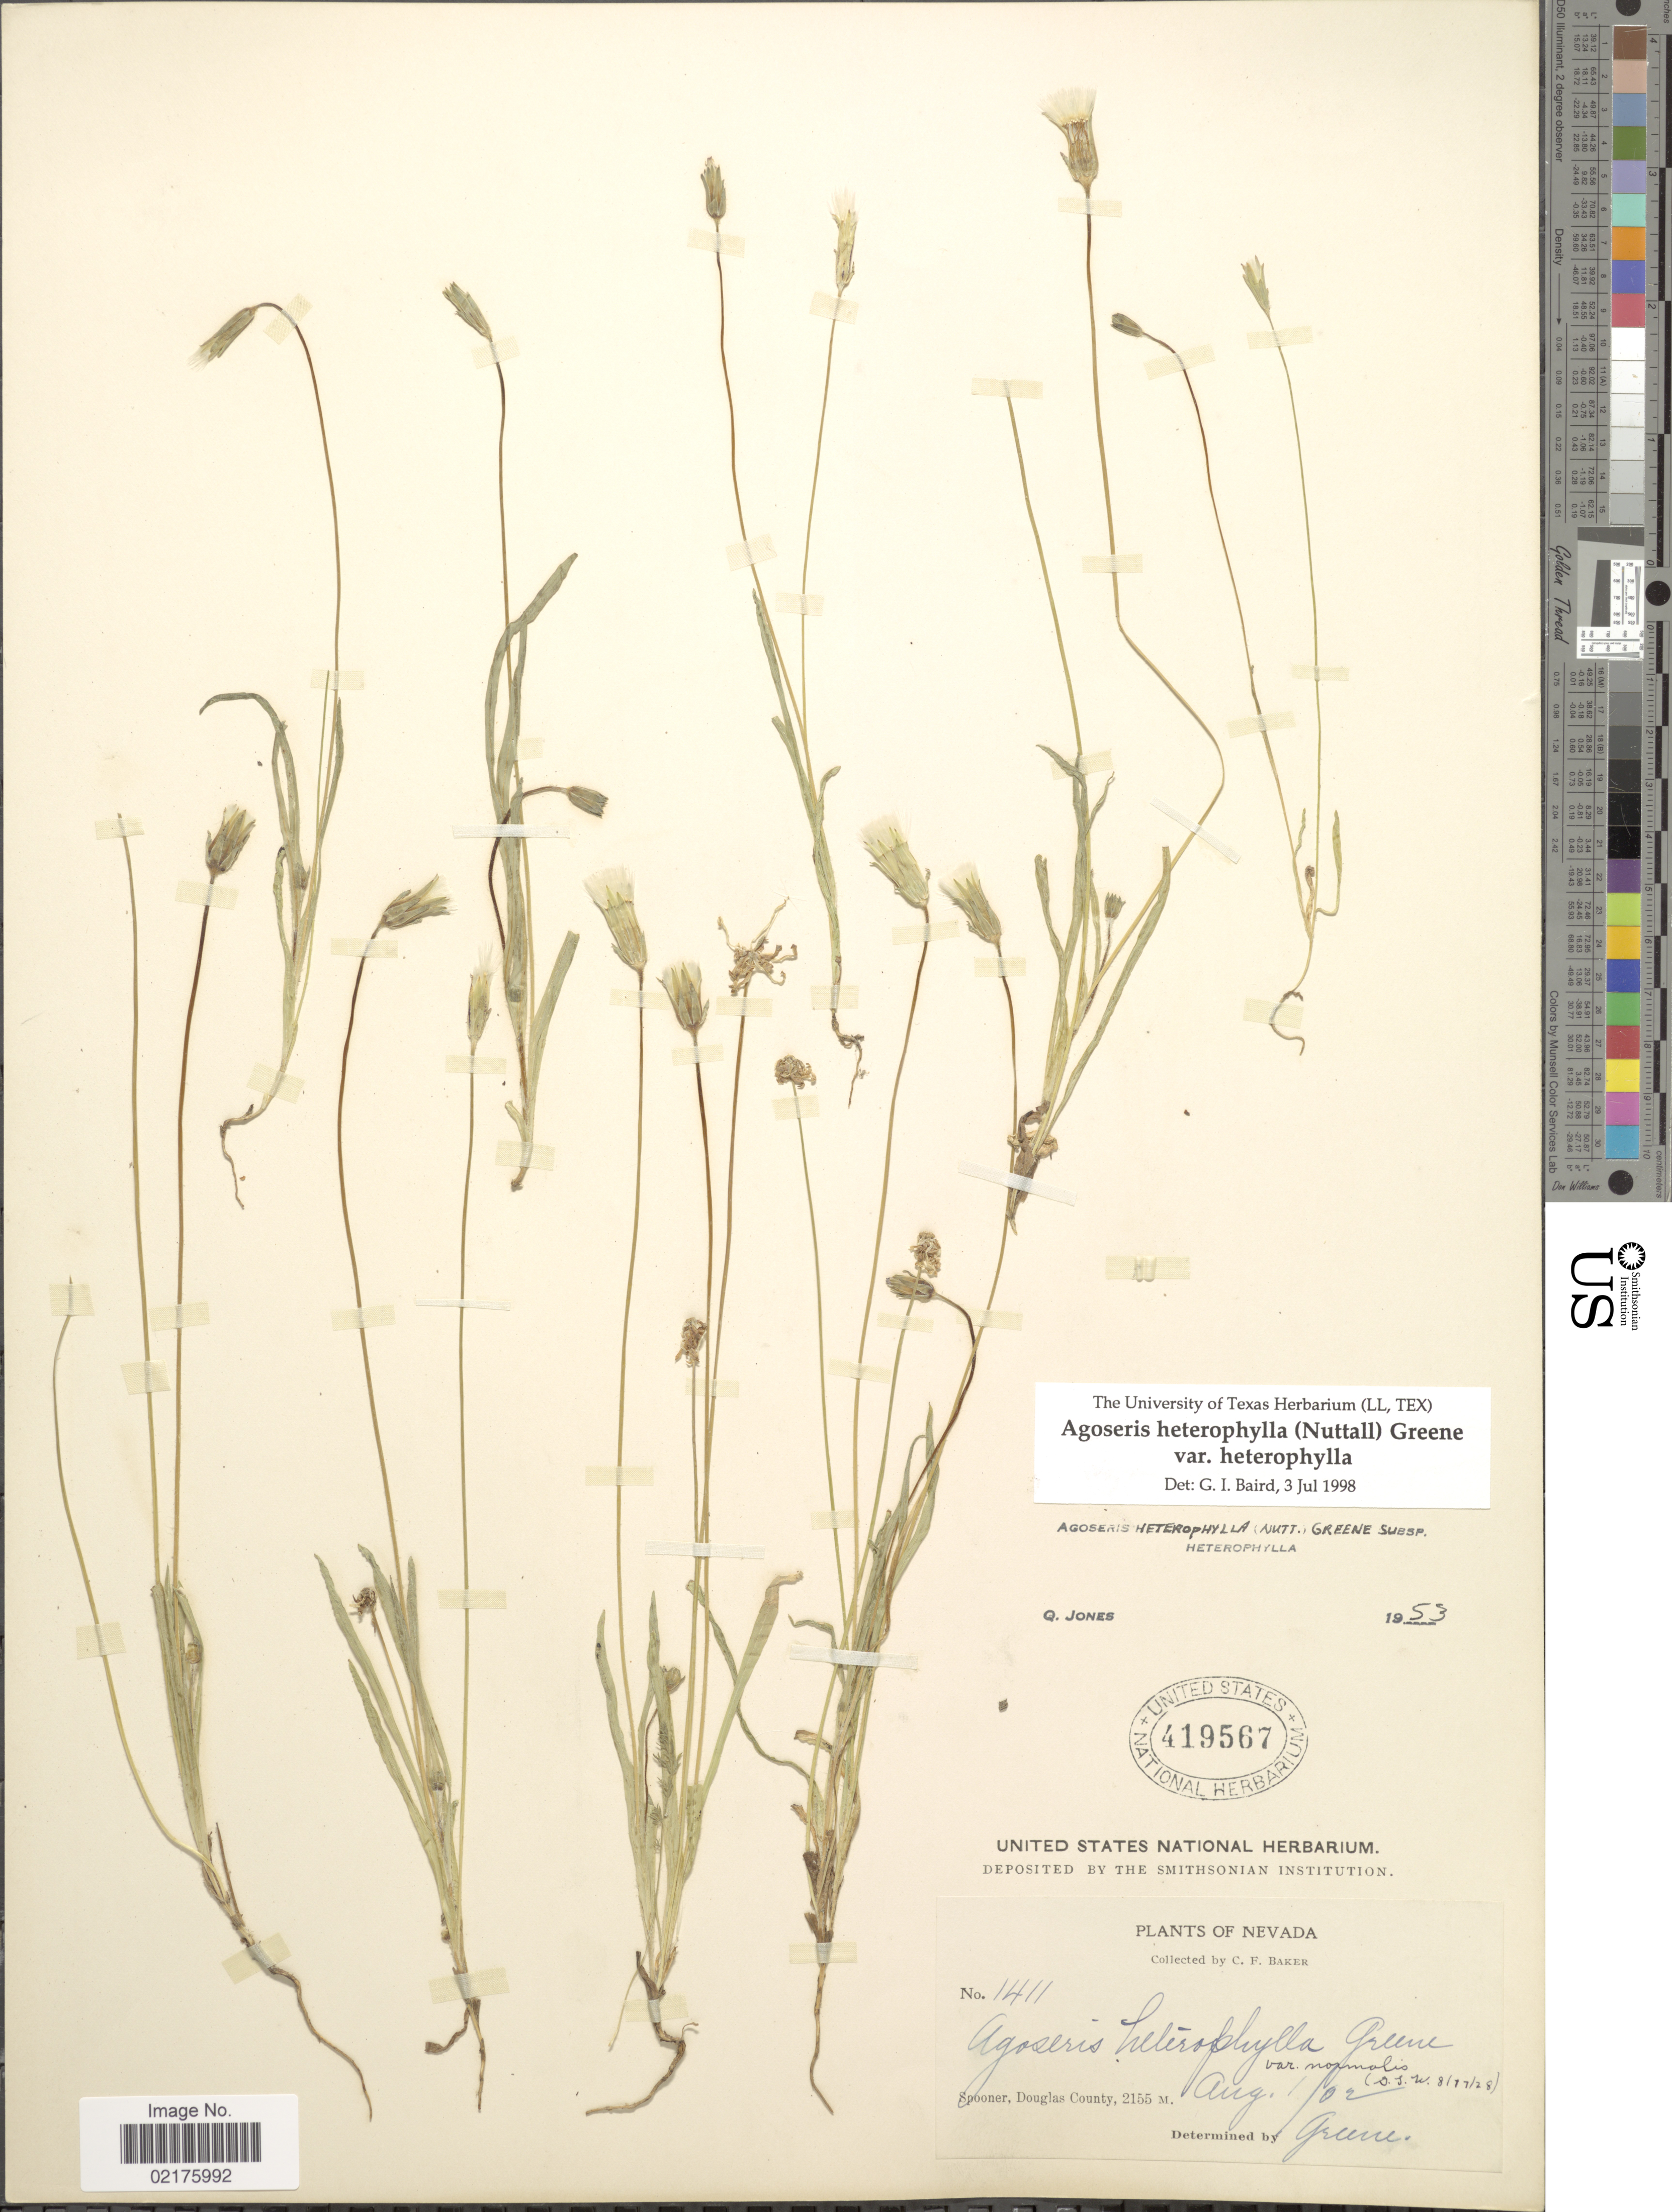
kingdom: Plantae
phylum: Tracheophyta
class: Magnoliopsida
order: Asterales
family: Asteraceae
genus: Agoseris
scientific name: Agoseris heterophylla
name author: (Nutt.) Greene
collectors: C. F. Baker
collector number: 1411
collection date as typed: Transcribed d/m/y: 1/8/02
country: United States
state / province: Nevada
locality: Spooner, Douglas County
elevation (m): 2155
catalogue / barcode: US 419567